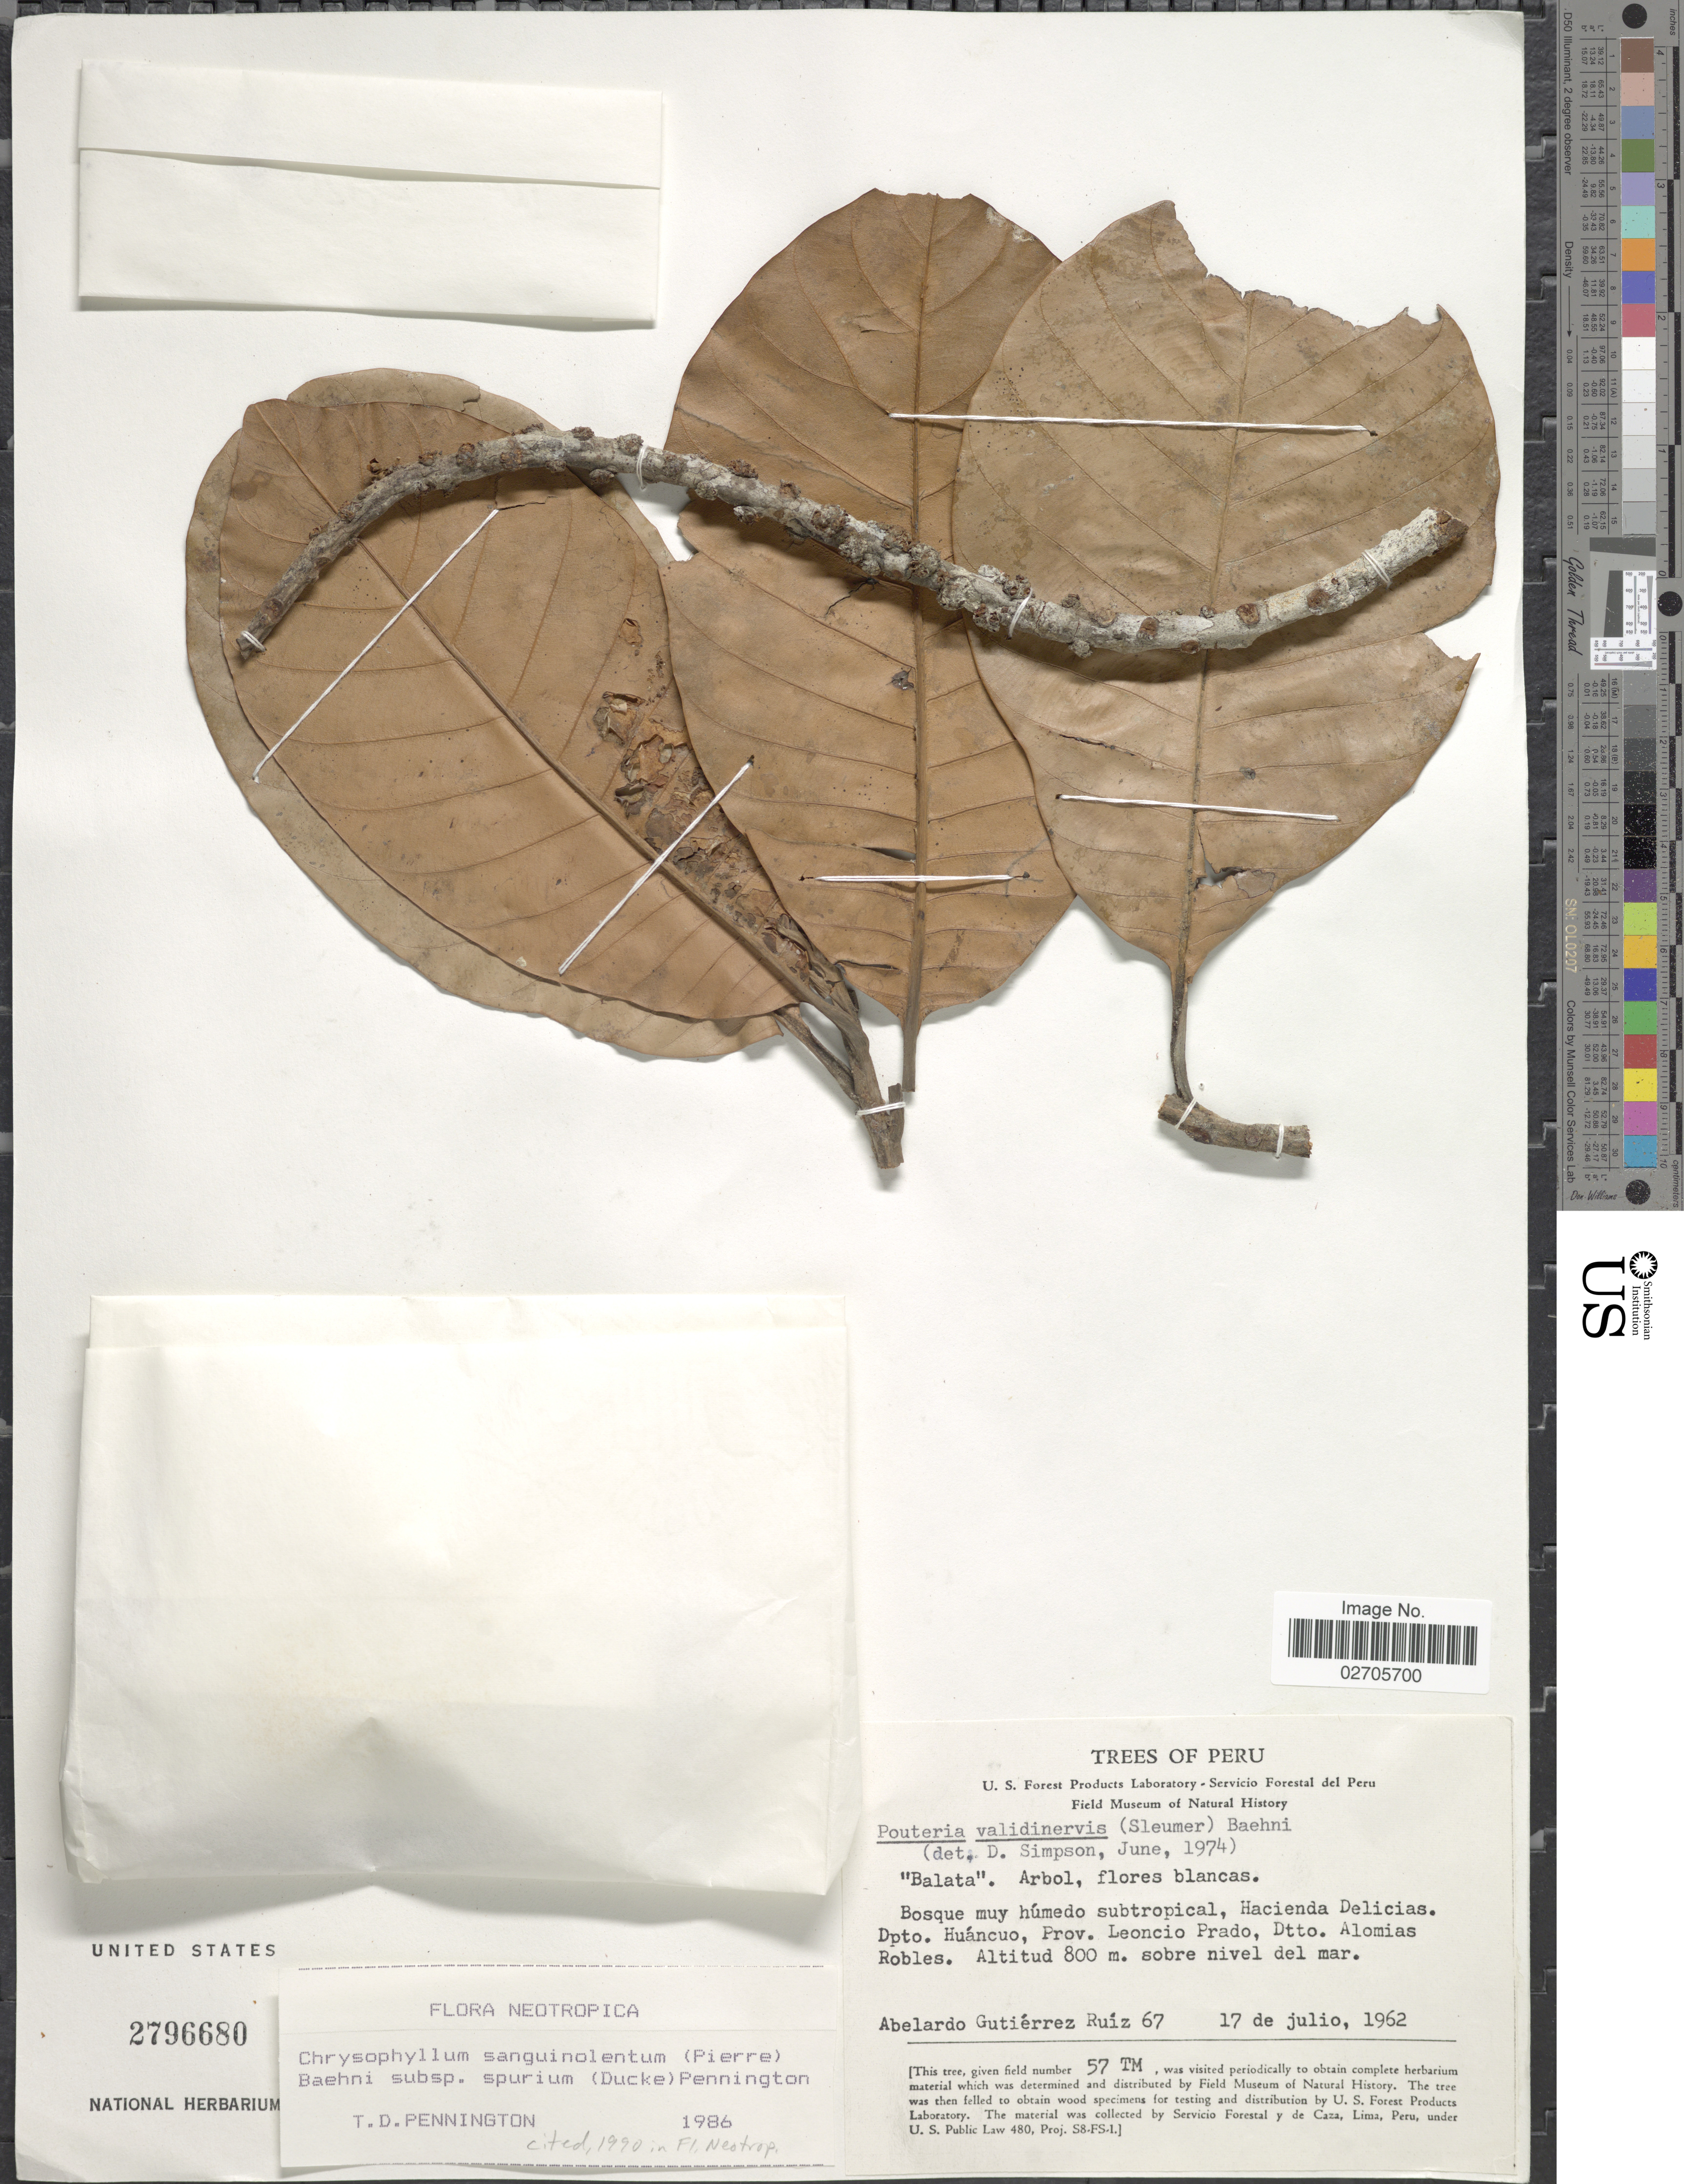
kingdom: Plantae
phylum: Tracheophyta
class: Magnoliopsida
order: Ericales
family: Sapotaceae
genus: Chrysophyllum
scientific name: Chrysophyllum sanguinolentum subsp. spurium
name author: (Ducke) T.D. Penn.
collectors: A. Gutiérrez Ruíz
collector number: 67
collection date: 1962-07-17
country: Peru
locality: Bosque muy húmedo subtropical, Hacienda Delicias. Dpto Huáncuo, Prov. Leoncio Prado, Dtto Alomias Robles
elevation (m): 800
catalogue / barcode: US 2796680